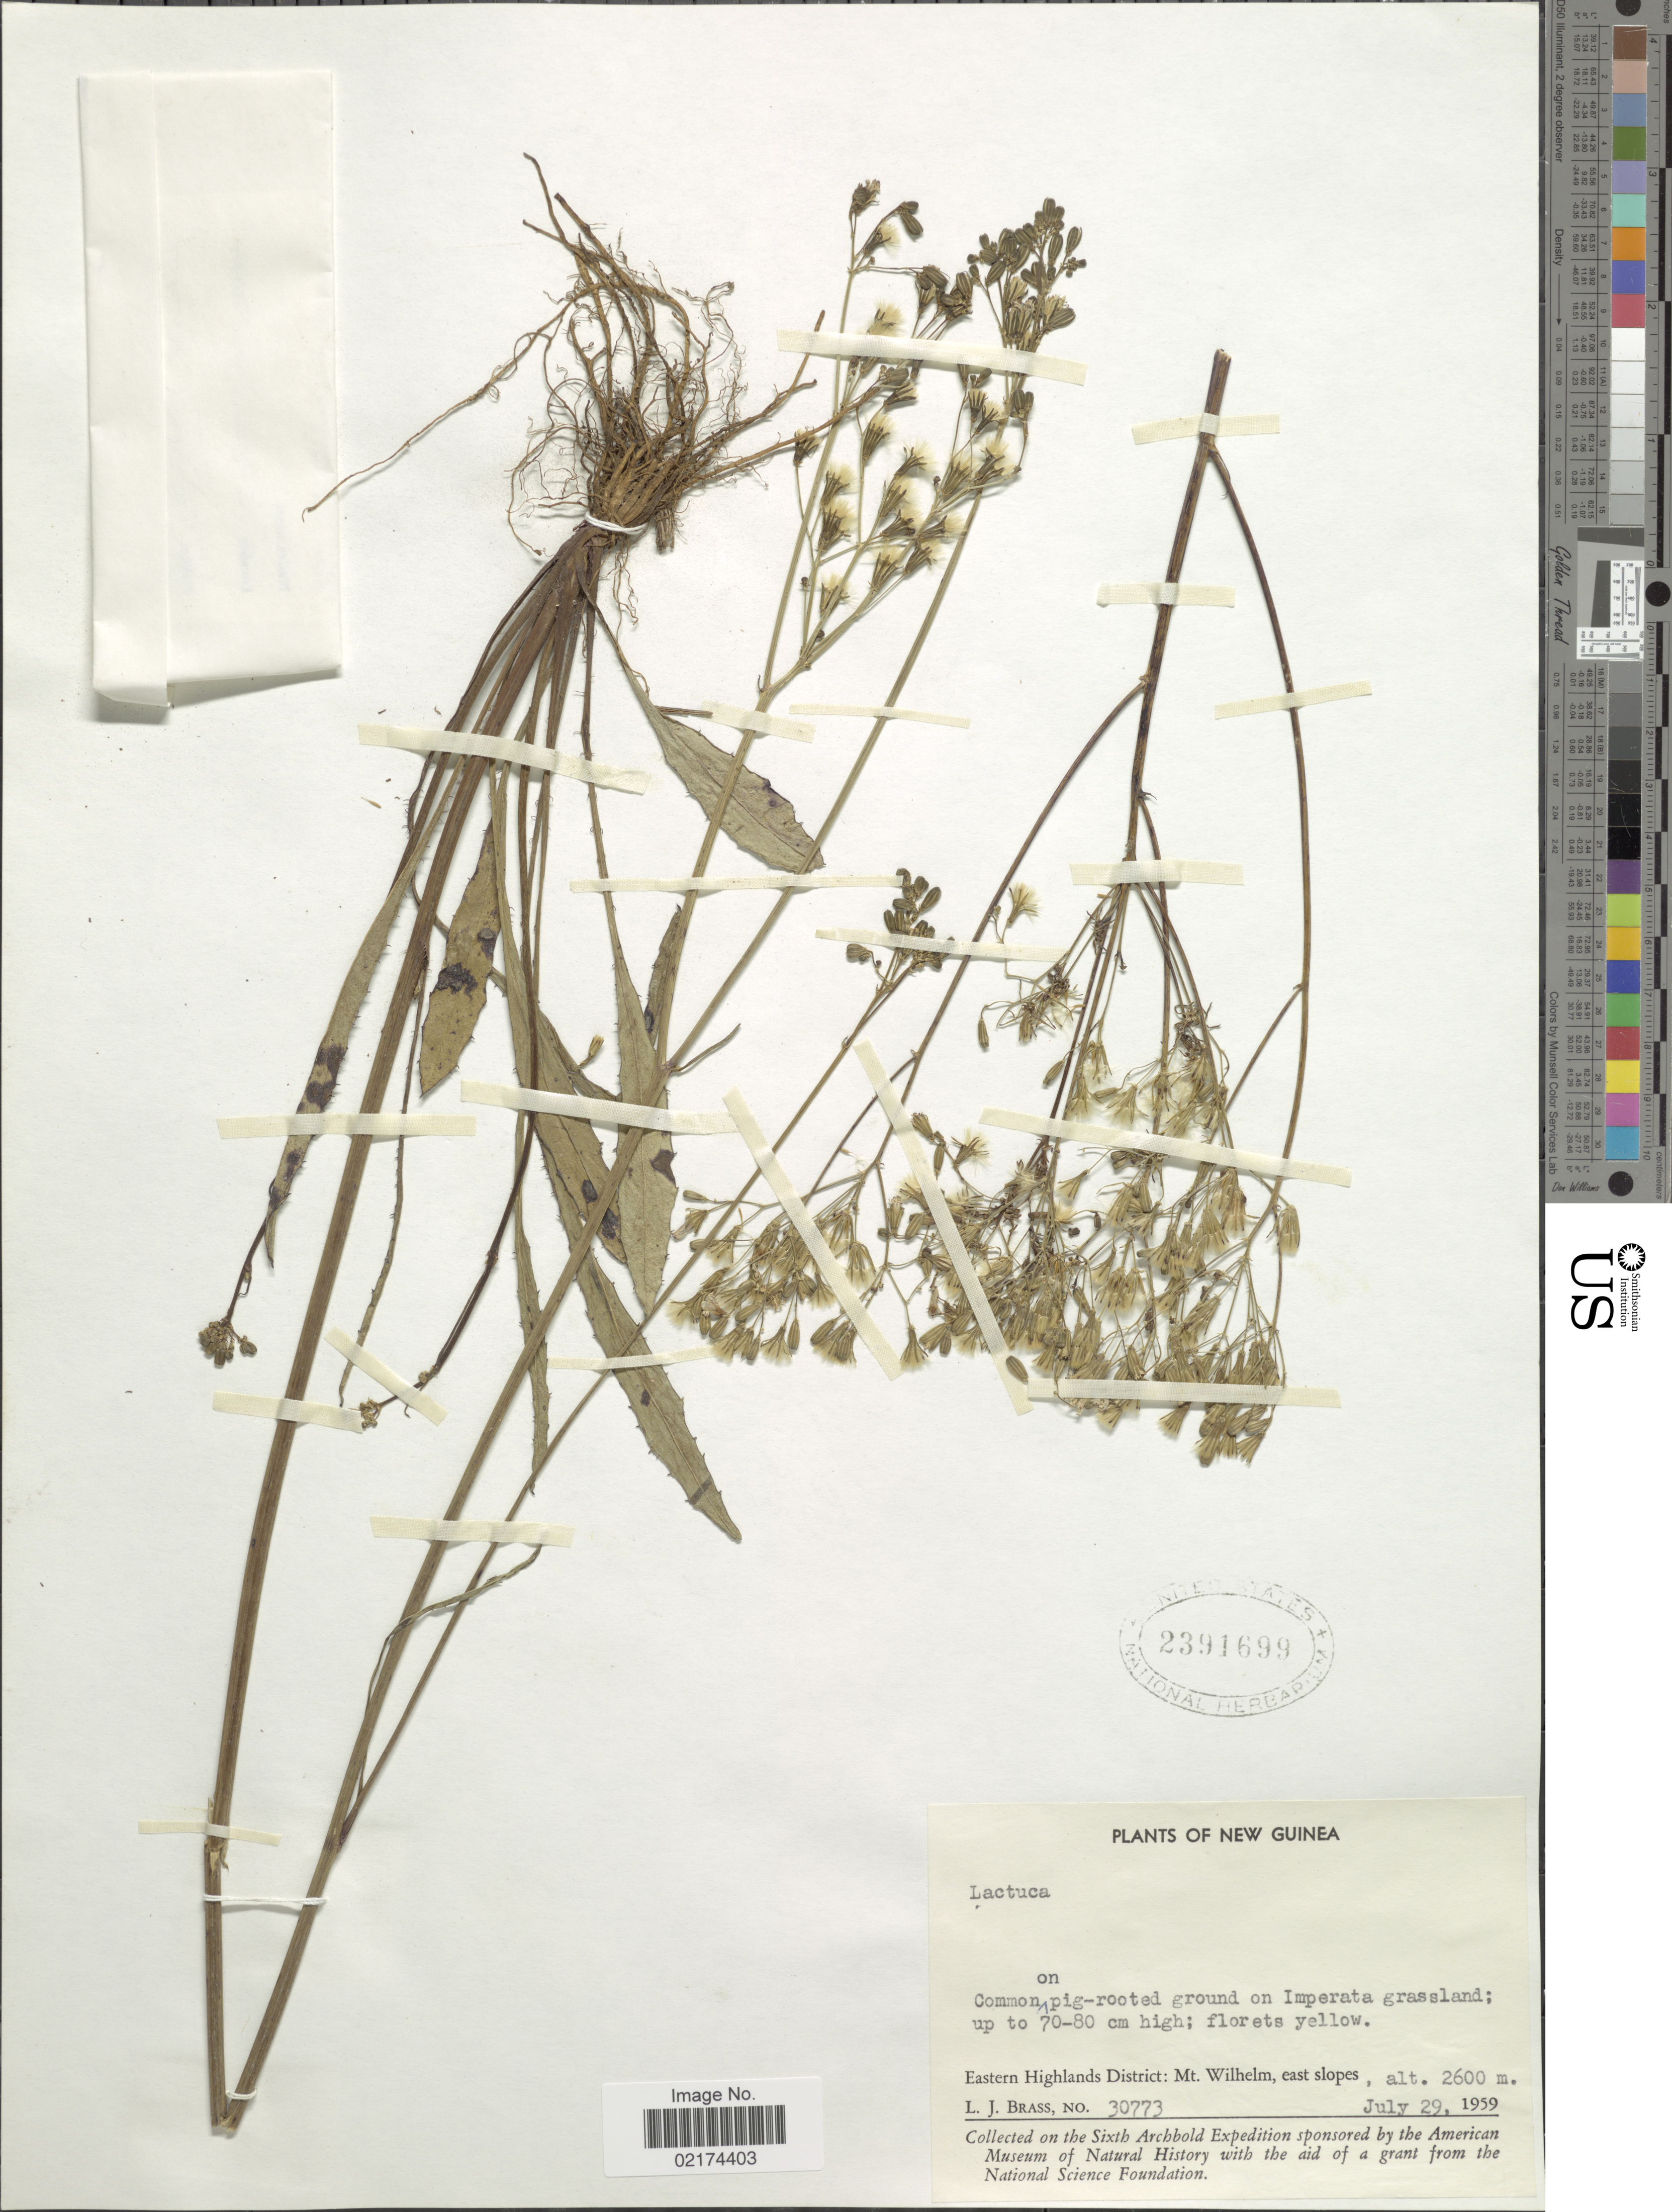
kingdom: Plantae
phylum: Tracheophyta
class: Magnoliopsida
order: Asterales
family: Asteraceae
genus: Lactuca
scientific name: Lactuca sp.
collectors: L. J. Brass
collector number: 30773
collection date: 1959-07-29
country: Papua New Guinea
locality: New Guinea, Eastern Highlands District, Mt. Wilhelm, east slopes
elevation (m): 2600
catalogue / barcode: US 2391699